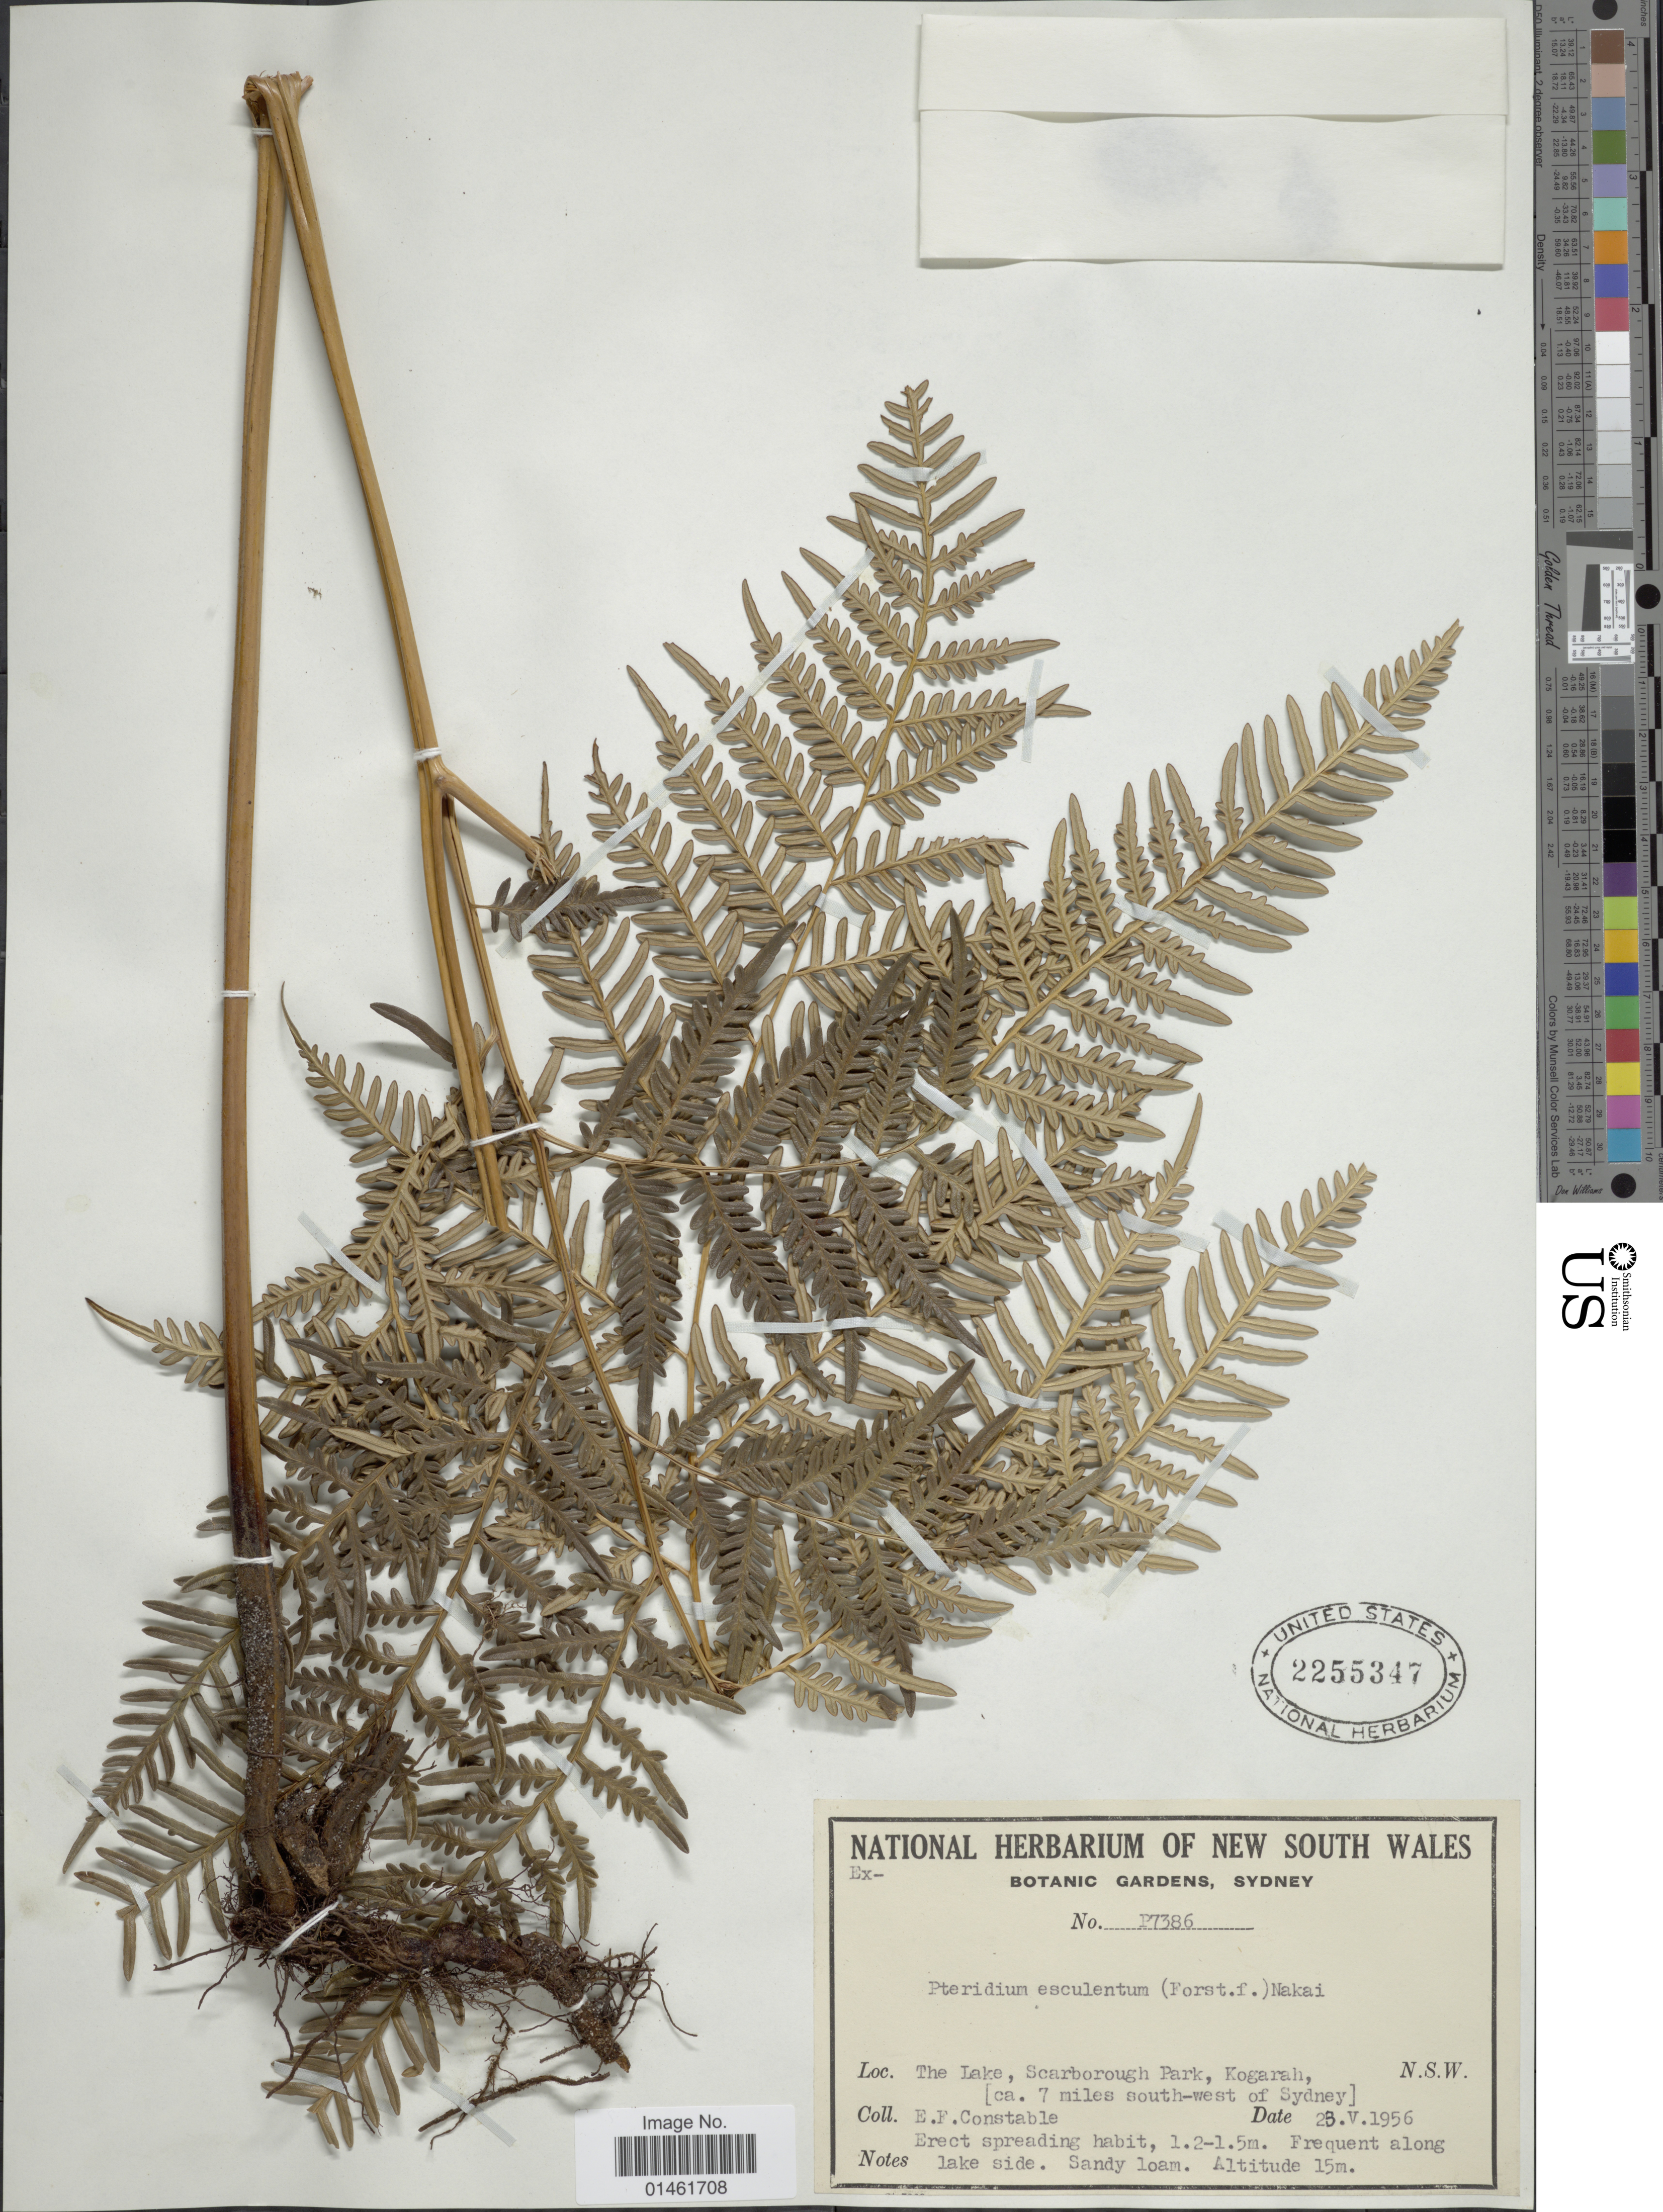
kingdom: Plantae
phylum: Tracheophyta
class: Polypodiopsida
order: Polypodiales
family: Dennstaedtiaceae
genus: Pteridium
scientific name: Pteridium esculentum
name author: (G. Forst.) Cockayne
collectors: E. F. Constable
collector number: P7386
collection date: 1956-05-23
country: Australia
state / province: New South Wales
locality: The Lake, Scarborough Park, Kogarah, (ca. 7miles South-west of Sydney)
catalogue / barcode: US 2255347